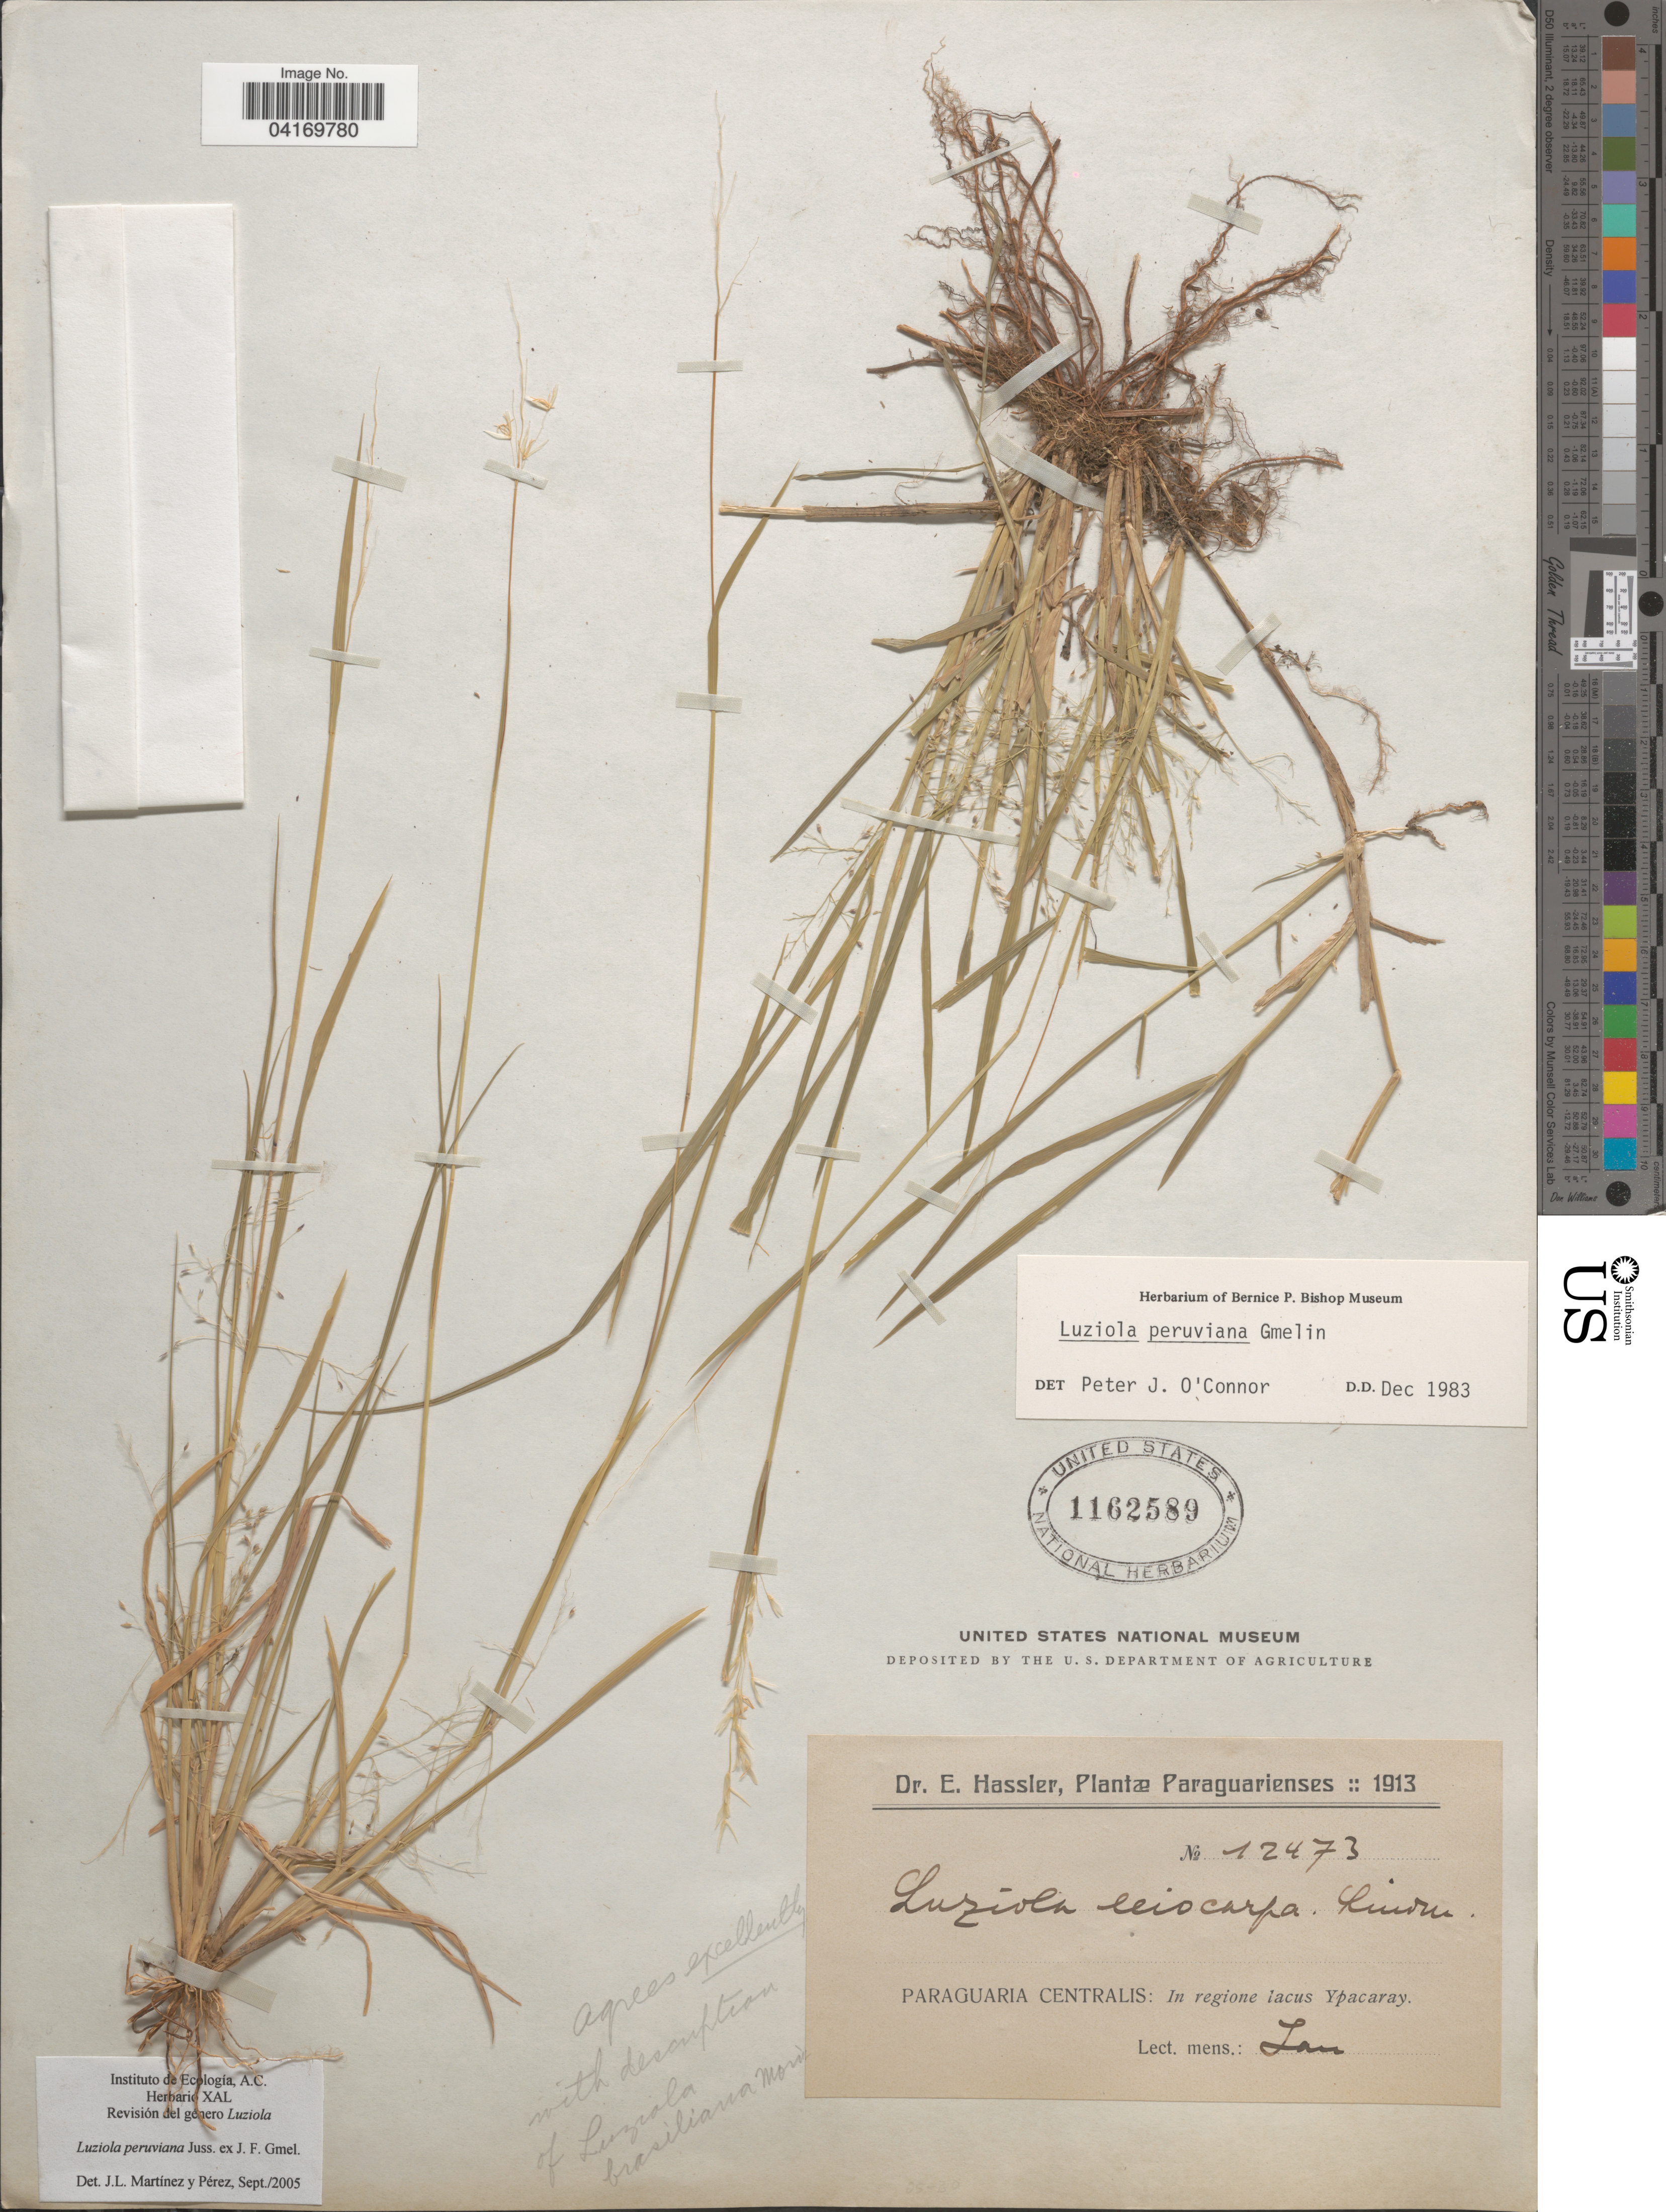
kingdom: Plantae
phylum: Tracheophyta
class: Liliopsida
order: Poales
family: Poaceae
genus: Luziola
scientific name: Luziola peruviana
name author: Juss. ex J.F. Gmel.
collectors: E. Hassler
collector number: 12473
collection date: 1913-01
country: Paraguay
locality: Paraguaria Centralis: In regione lacus Ypacaray.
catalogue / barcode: US 1162589